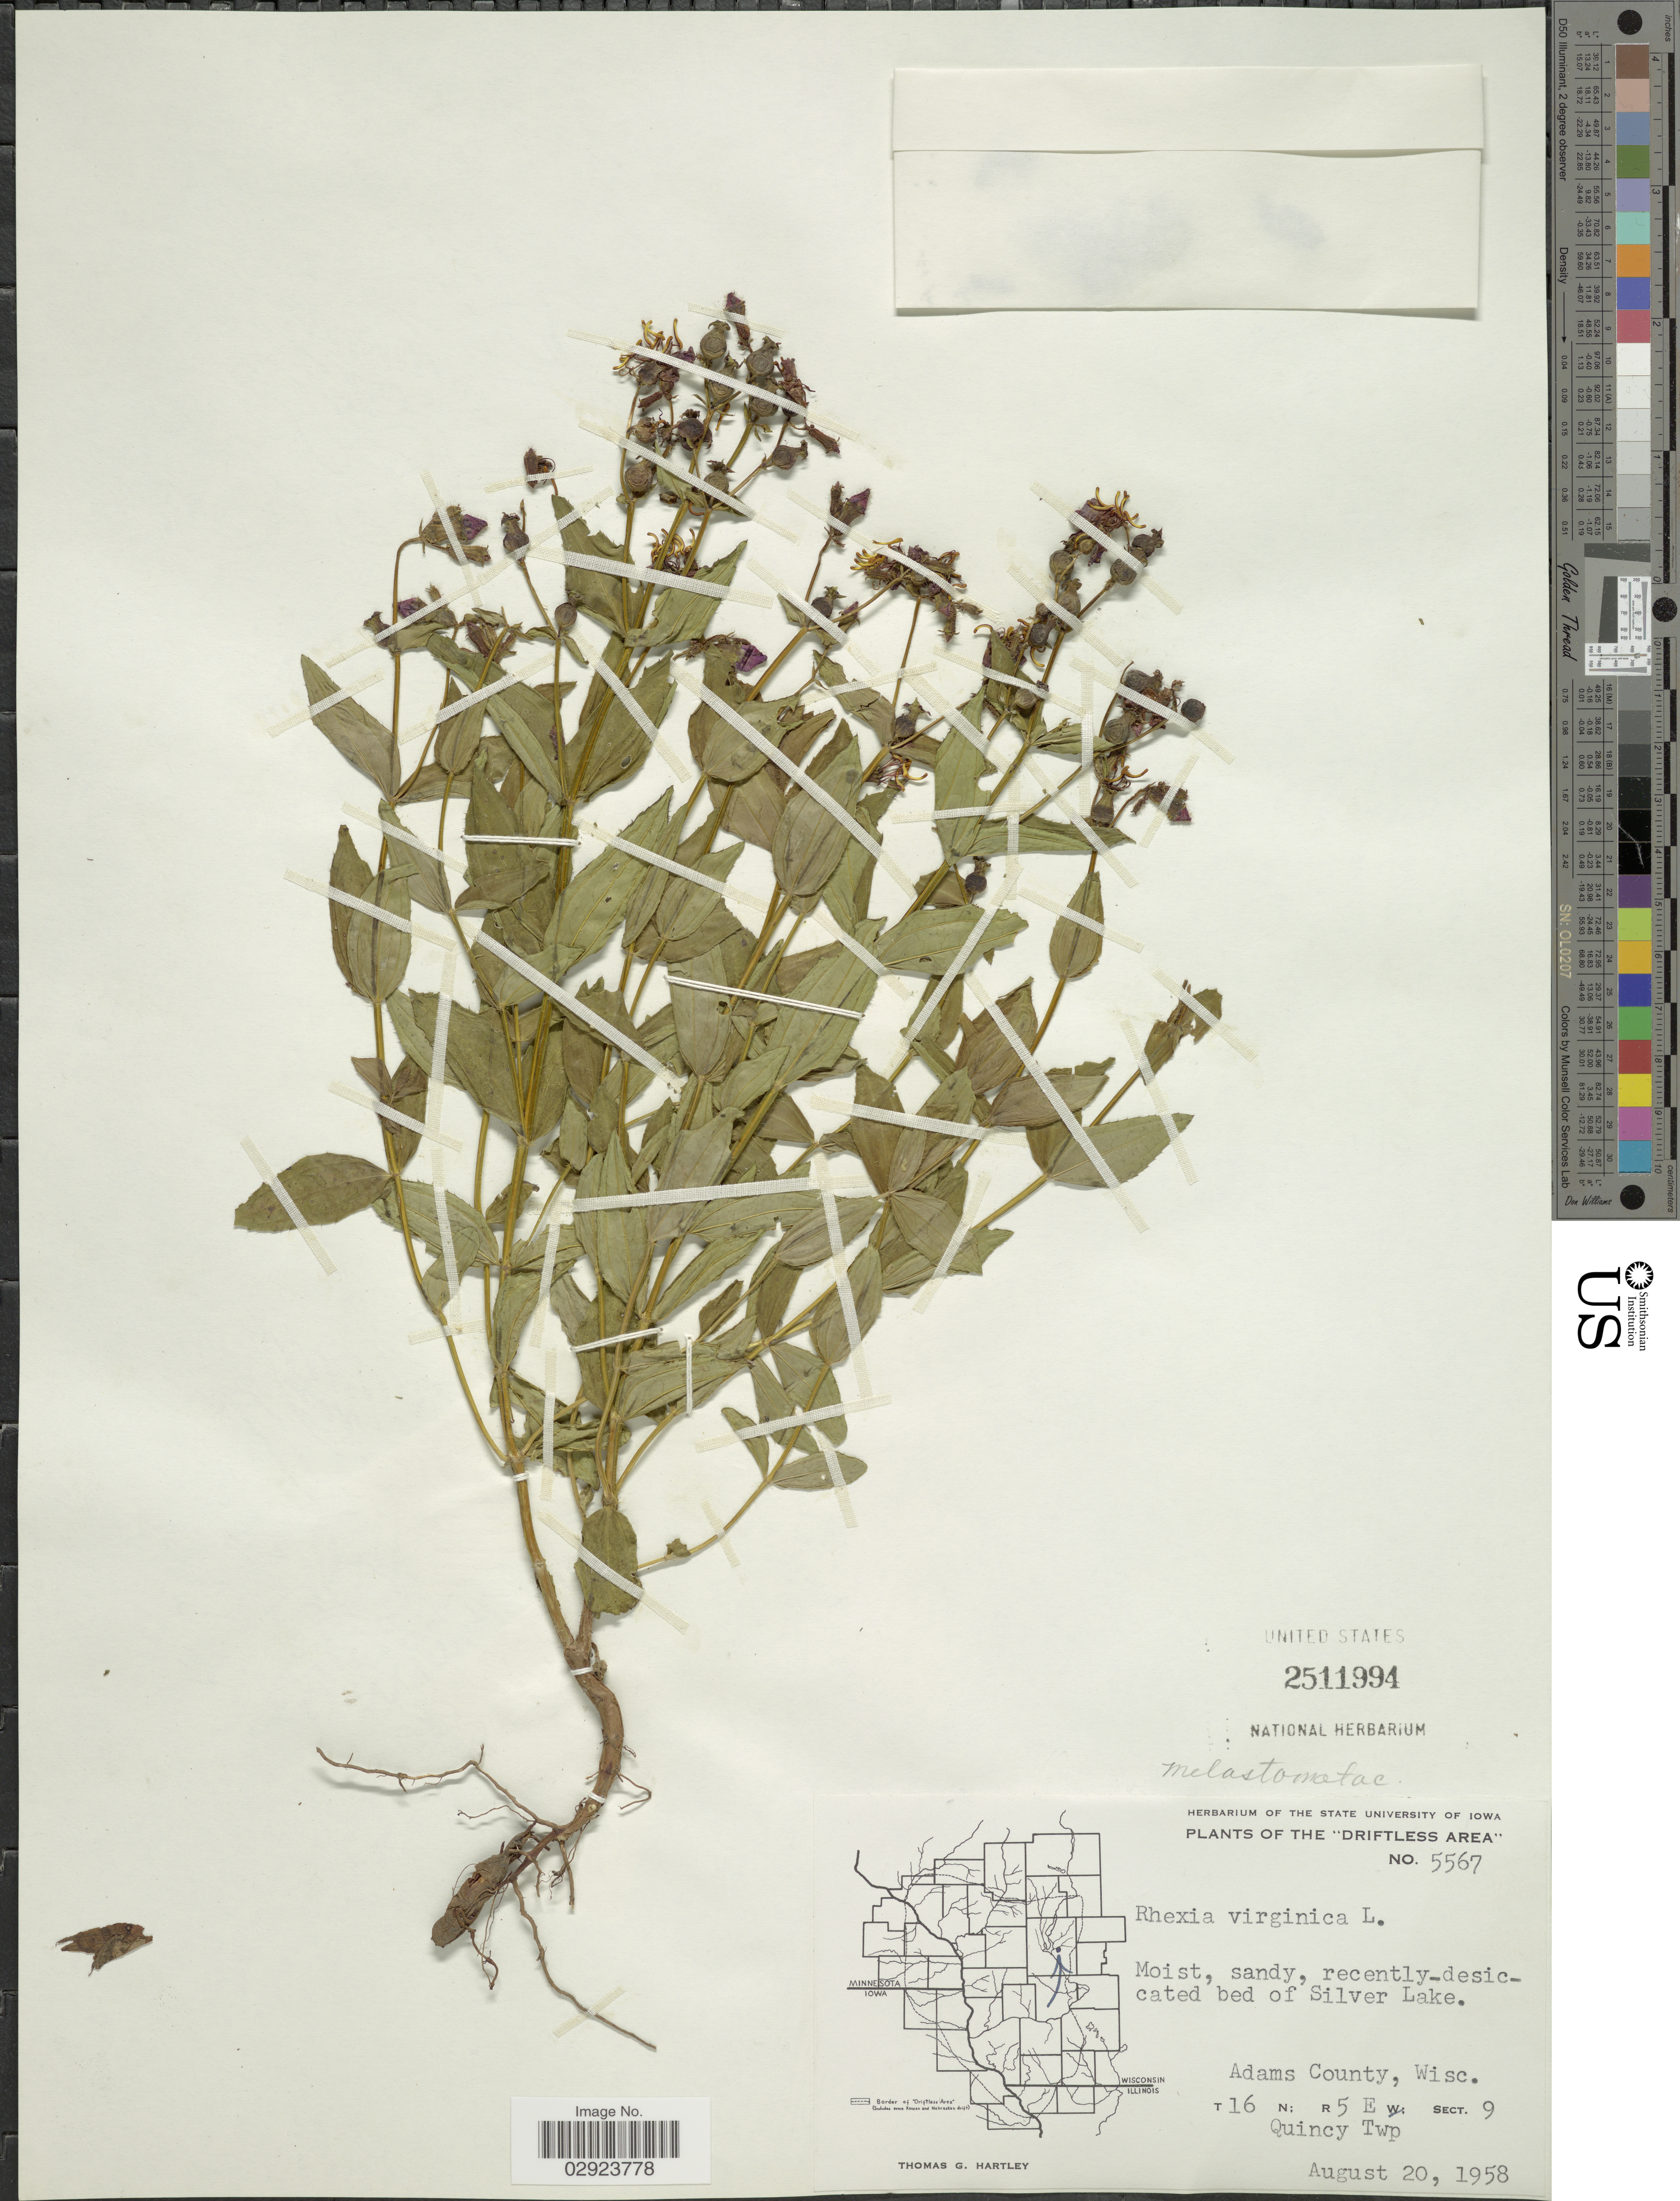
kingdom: Plantae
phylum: Tracheophyta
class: Magnoliopsida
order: Myrtales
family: Melastomataceae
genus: Rhexia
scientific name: Rhexia virginica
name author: L.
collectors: T. G. Hartley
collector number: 5567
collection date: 1958-08-20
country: United States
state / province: Wisconsin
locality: Driftless Area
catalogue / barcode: US 2511994